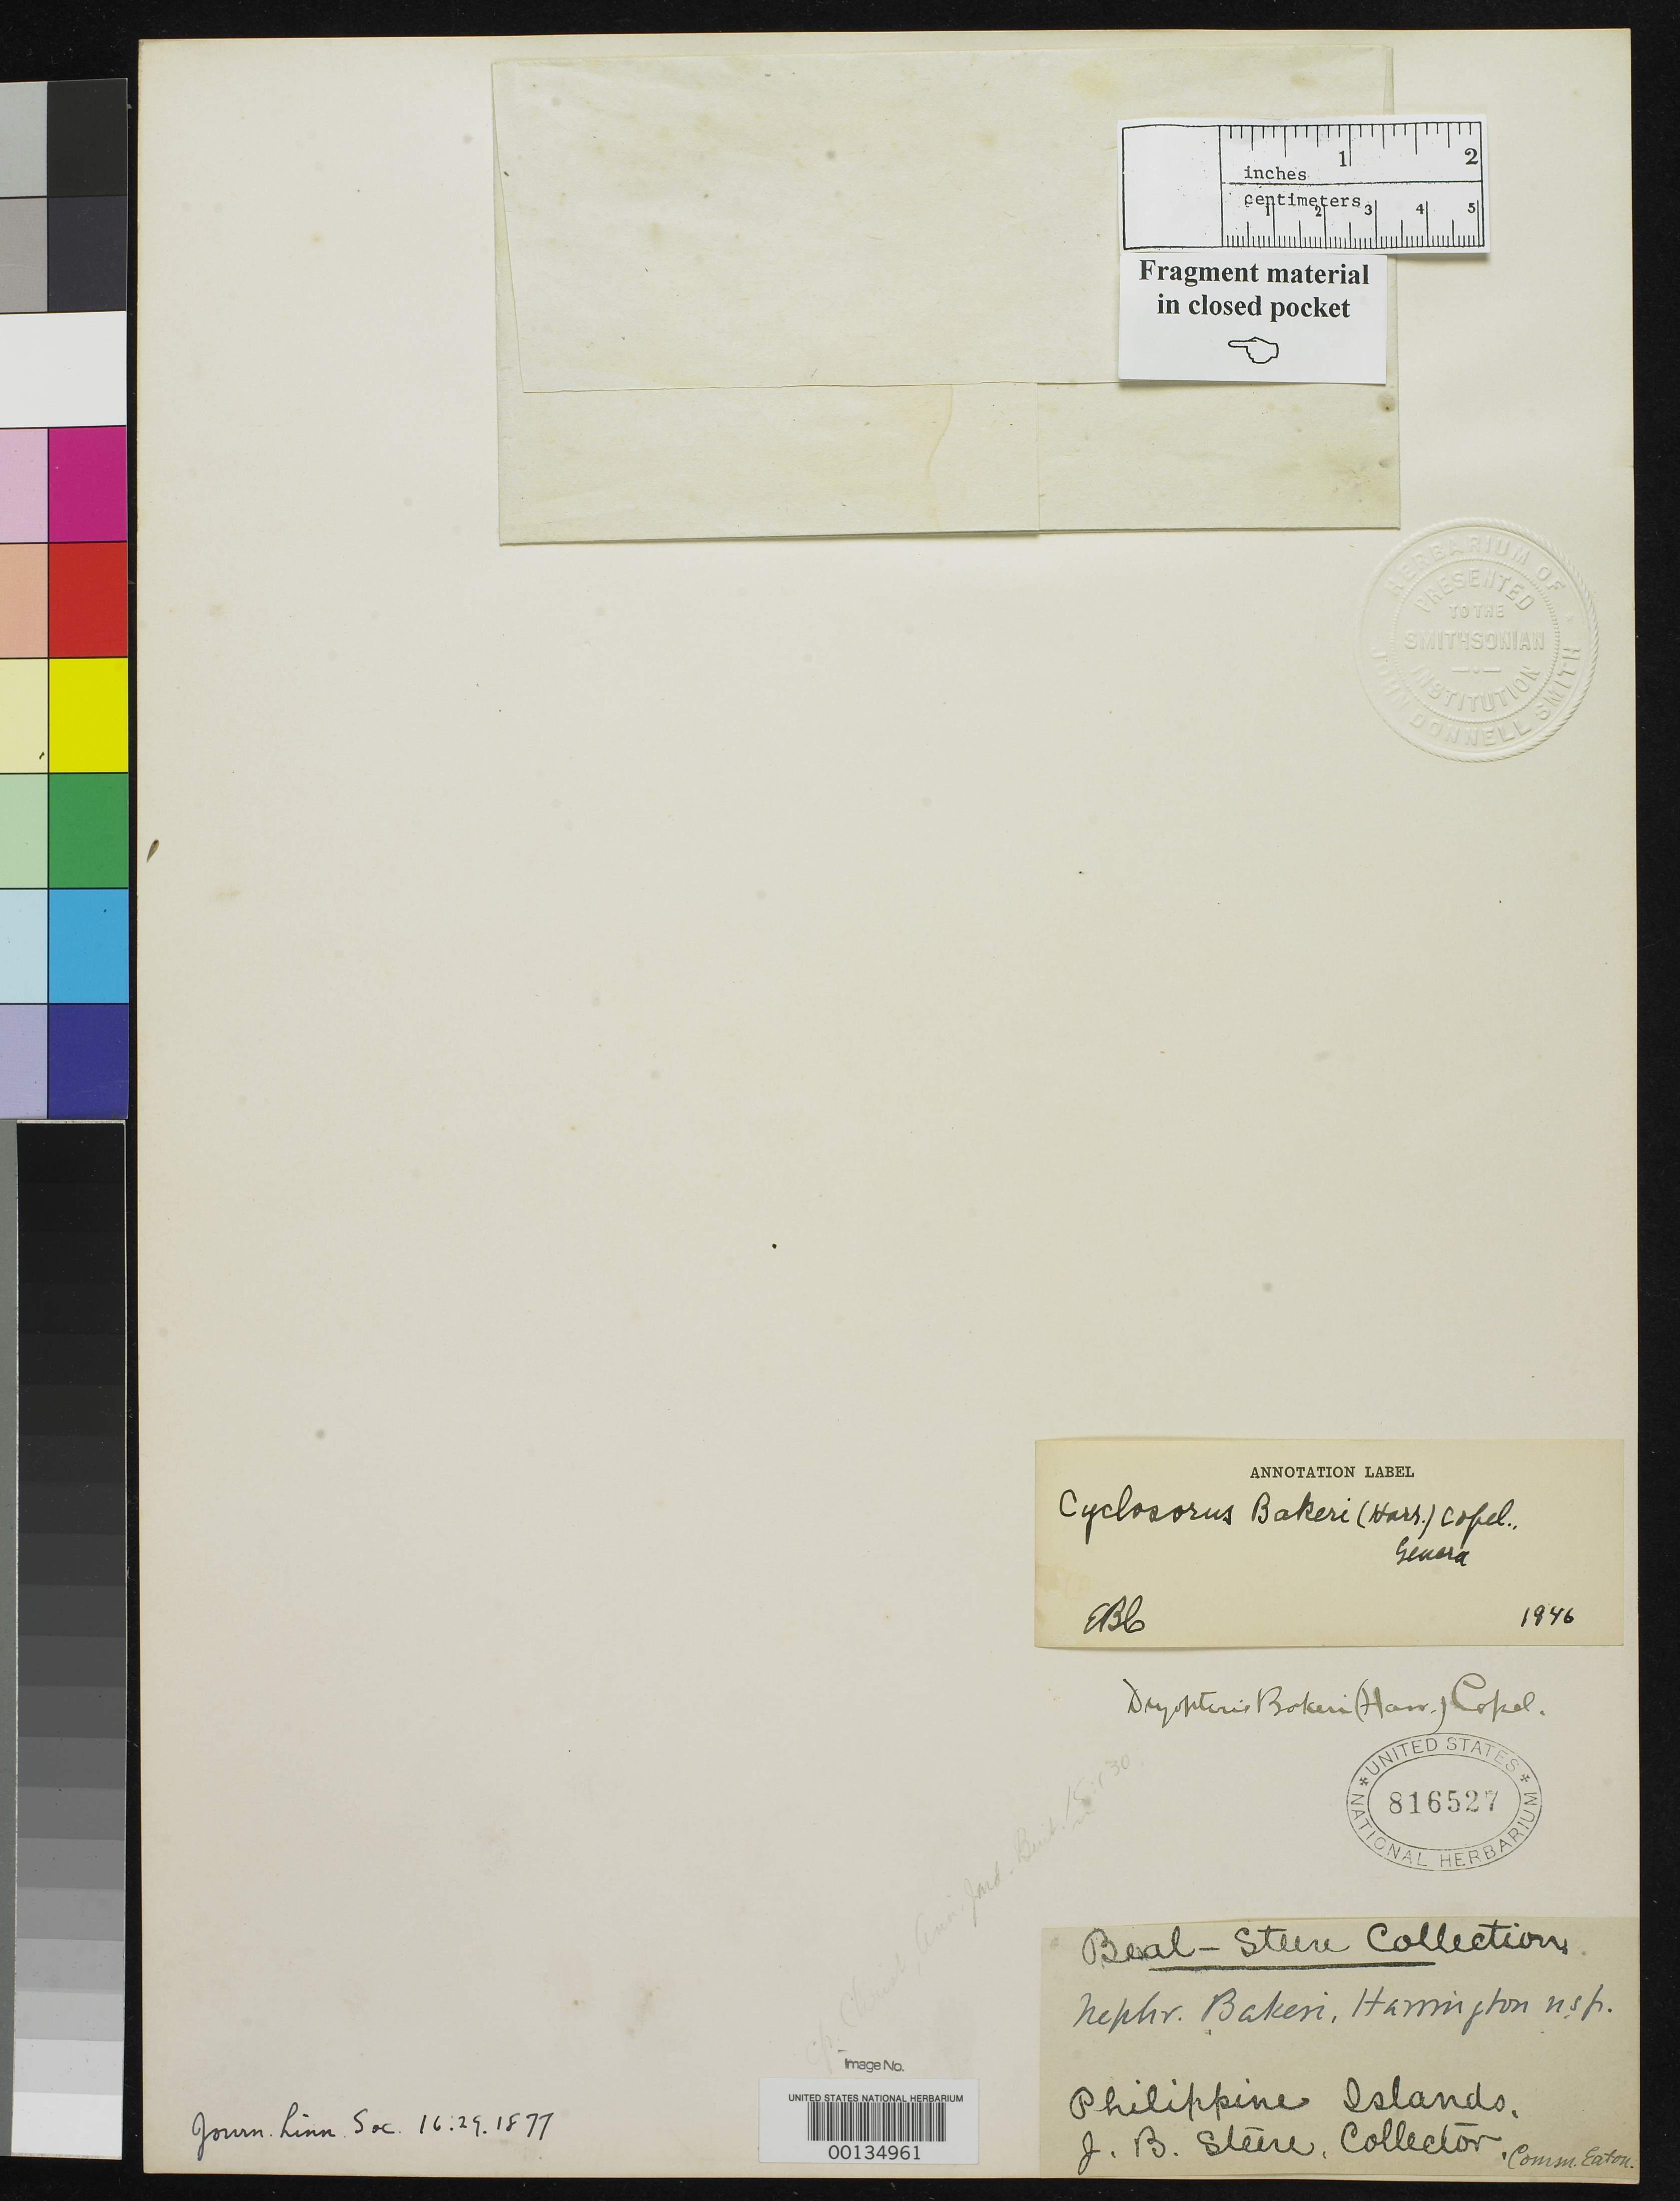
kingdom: Plantae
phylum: Tracheophyta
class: Polypodiopsida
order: Polypodiales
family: Dryopteridaceae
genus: Nephrodium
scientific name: Nephrodium bakeri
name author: Harr.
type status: Type Collection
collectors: J. B. Steere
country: Philippines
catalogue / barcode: US 816527